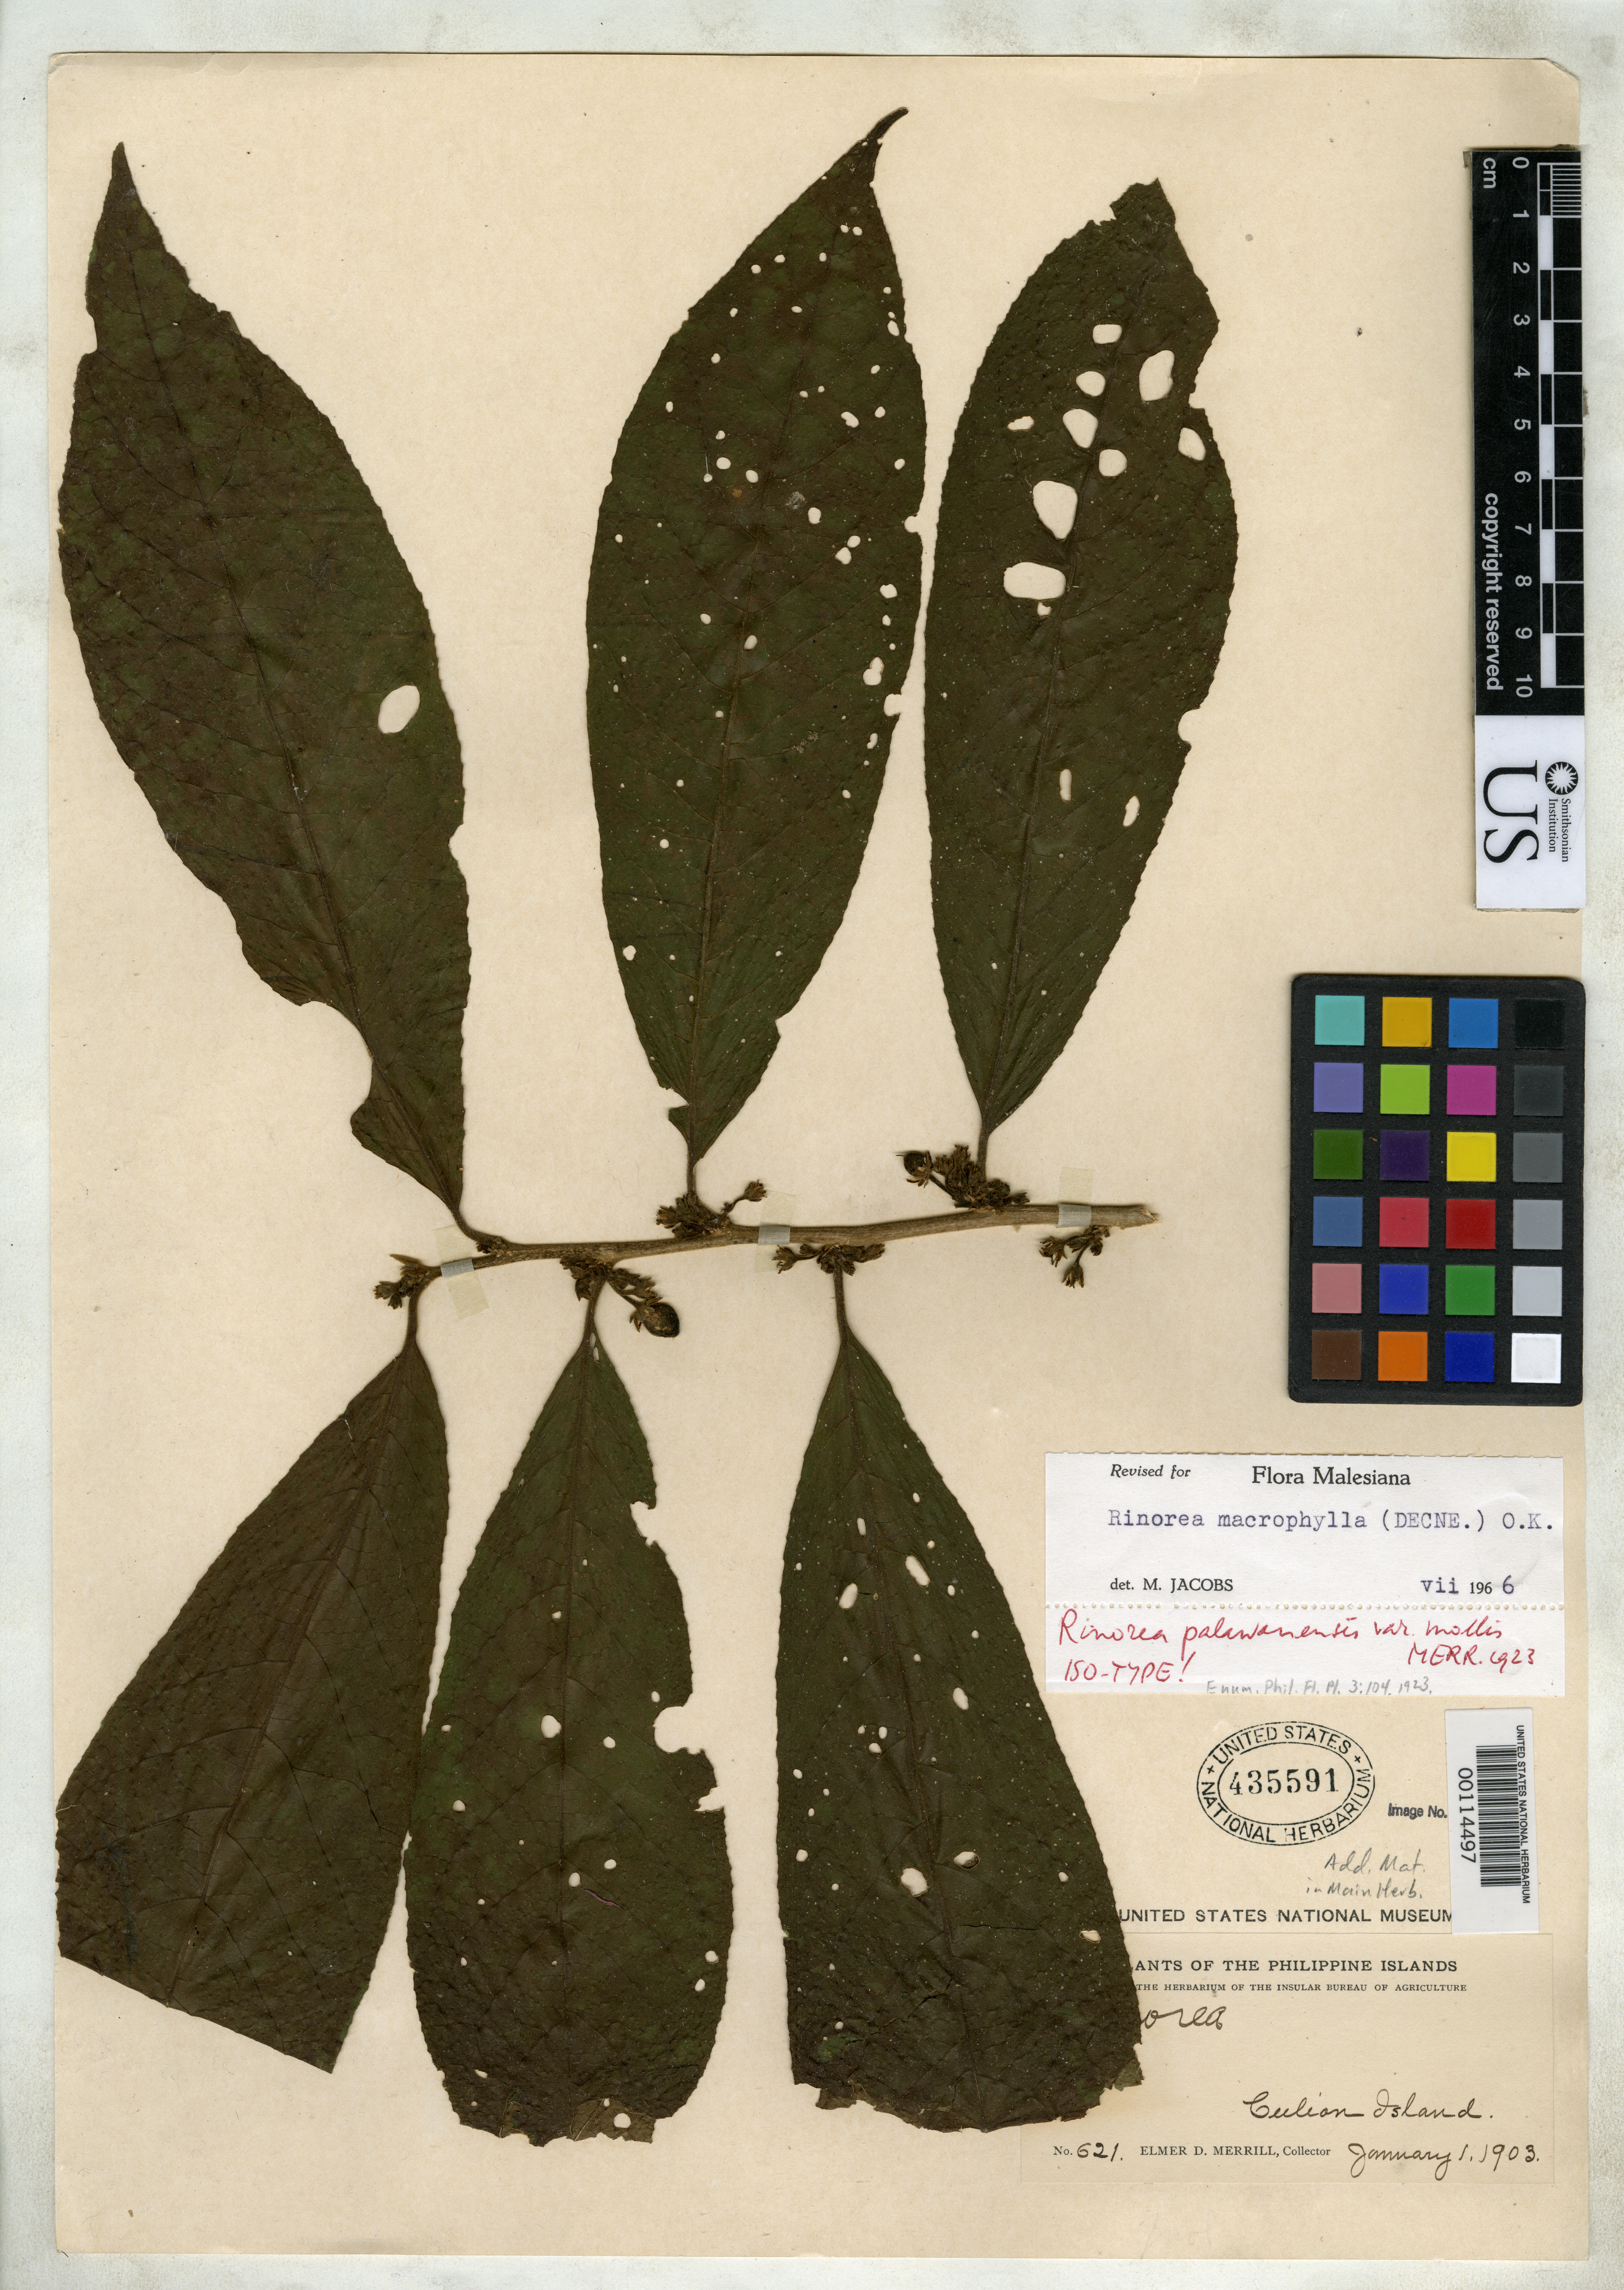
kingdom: Plantae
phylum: Tracheophyta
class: Magnoliopsida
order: Malpighiales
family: Violaceae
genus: Rinorea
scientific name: Rinorea palawanensis var. mollis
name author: Merr.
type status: Lectotype; Isosyntype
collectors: E. D. Merrill & A. D. E. Elmer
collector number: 621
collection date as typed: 01 Jan 1903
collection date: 1903-01-01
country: Philippines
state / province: Mimaropa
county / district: Palawan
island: Culion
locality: Culion Island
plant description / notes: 2 collections (syntypes) cited in protologue. Ambiguously lectotypified by Jacobs (1967), "Lectotype: Merrill 621 (K! US!), from Philipppines, Culion, fl. 1-I-1903". This US sheet (USNH 435591) also annotated (by M. Jacobs?) as "iso-type!".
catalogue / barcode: US 435591